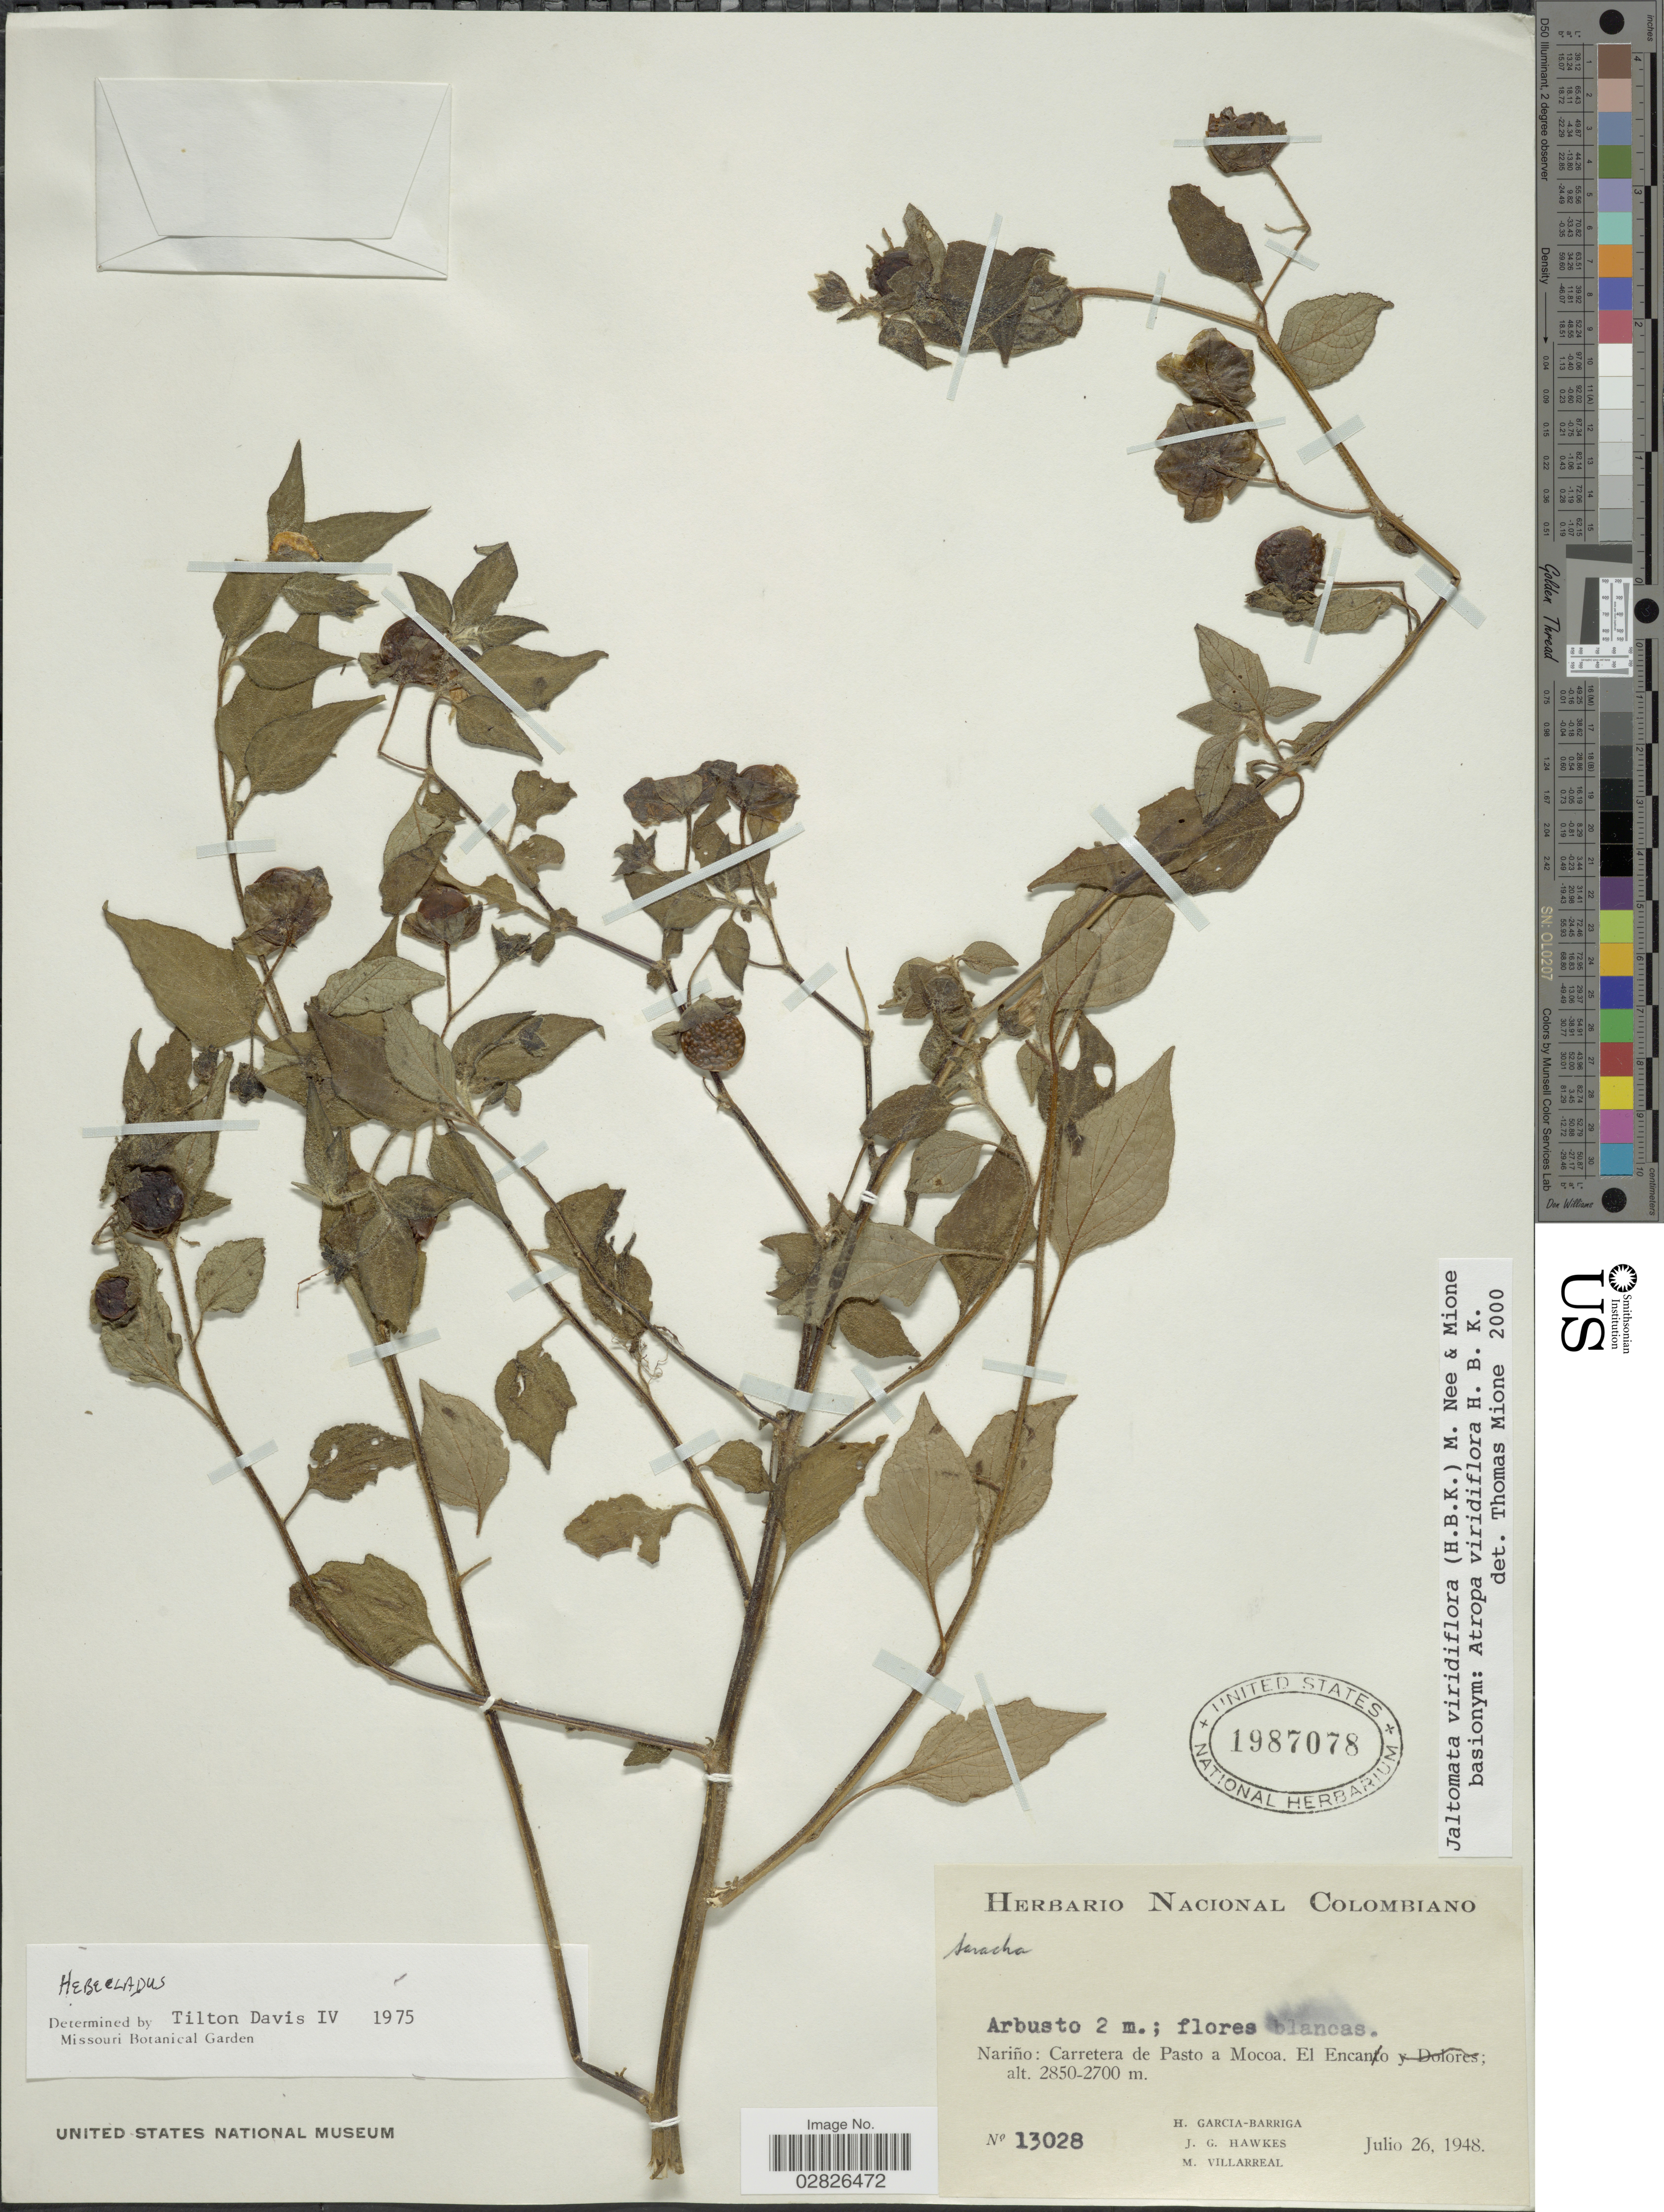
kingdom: Plantae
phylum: Tracheophyta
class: Magnoliopsida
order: Solanales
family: Solanaceae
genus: Jaltomata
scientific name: Jaltomata virdiflora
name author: (Kunth) M. Nee & Mione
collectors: H. García Barriga, J. Hawkes & M. Villarreal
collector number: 13028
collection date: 1948-07-26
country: Colombia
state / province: Nariño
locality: Carretera de Pasto a Mocoa, El Encano.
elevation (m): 2700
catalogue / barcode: US 1987078